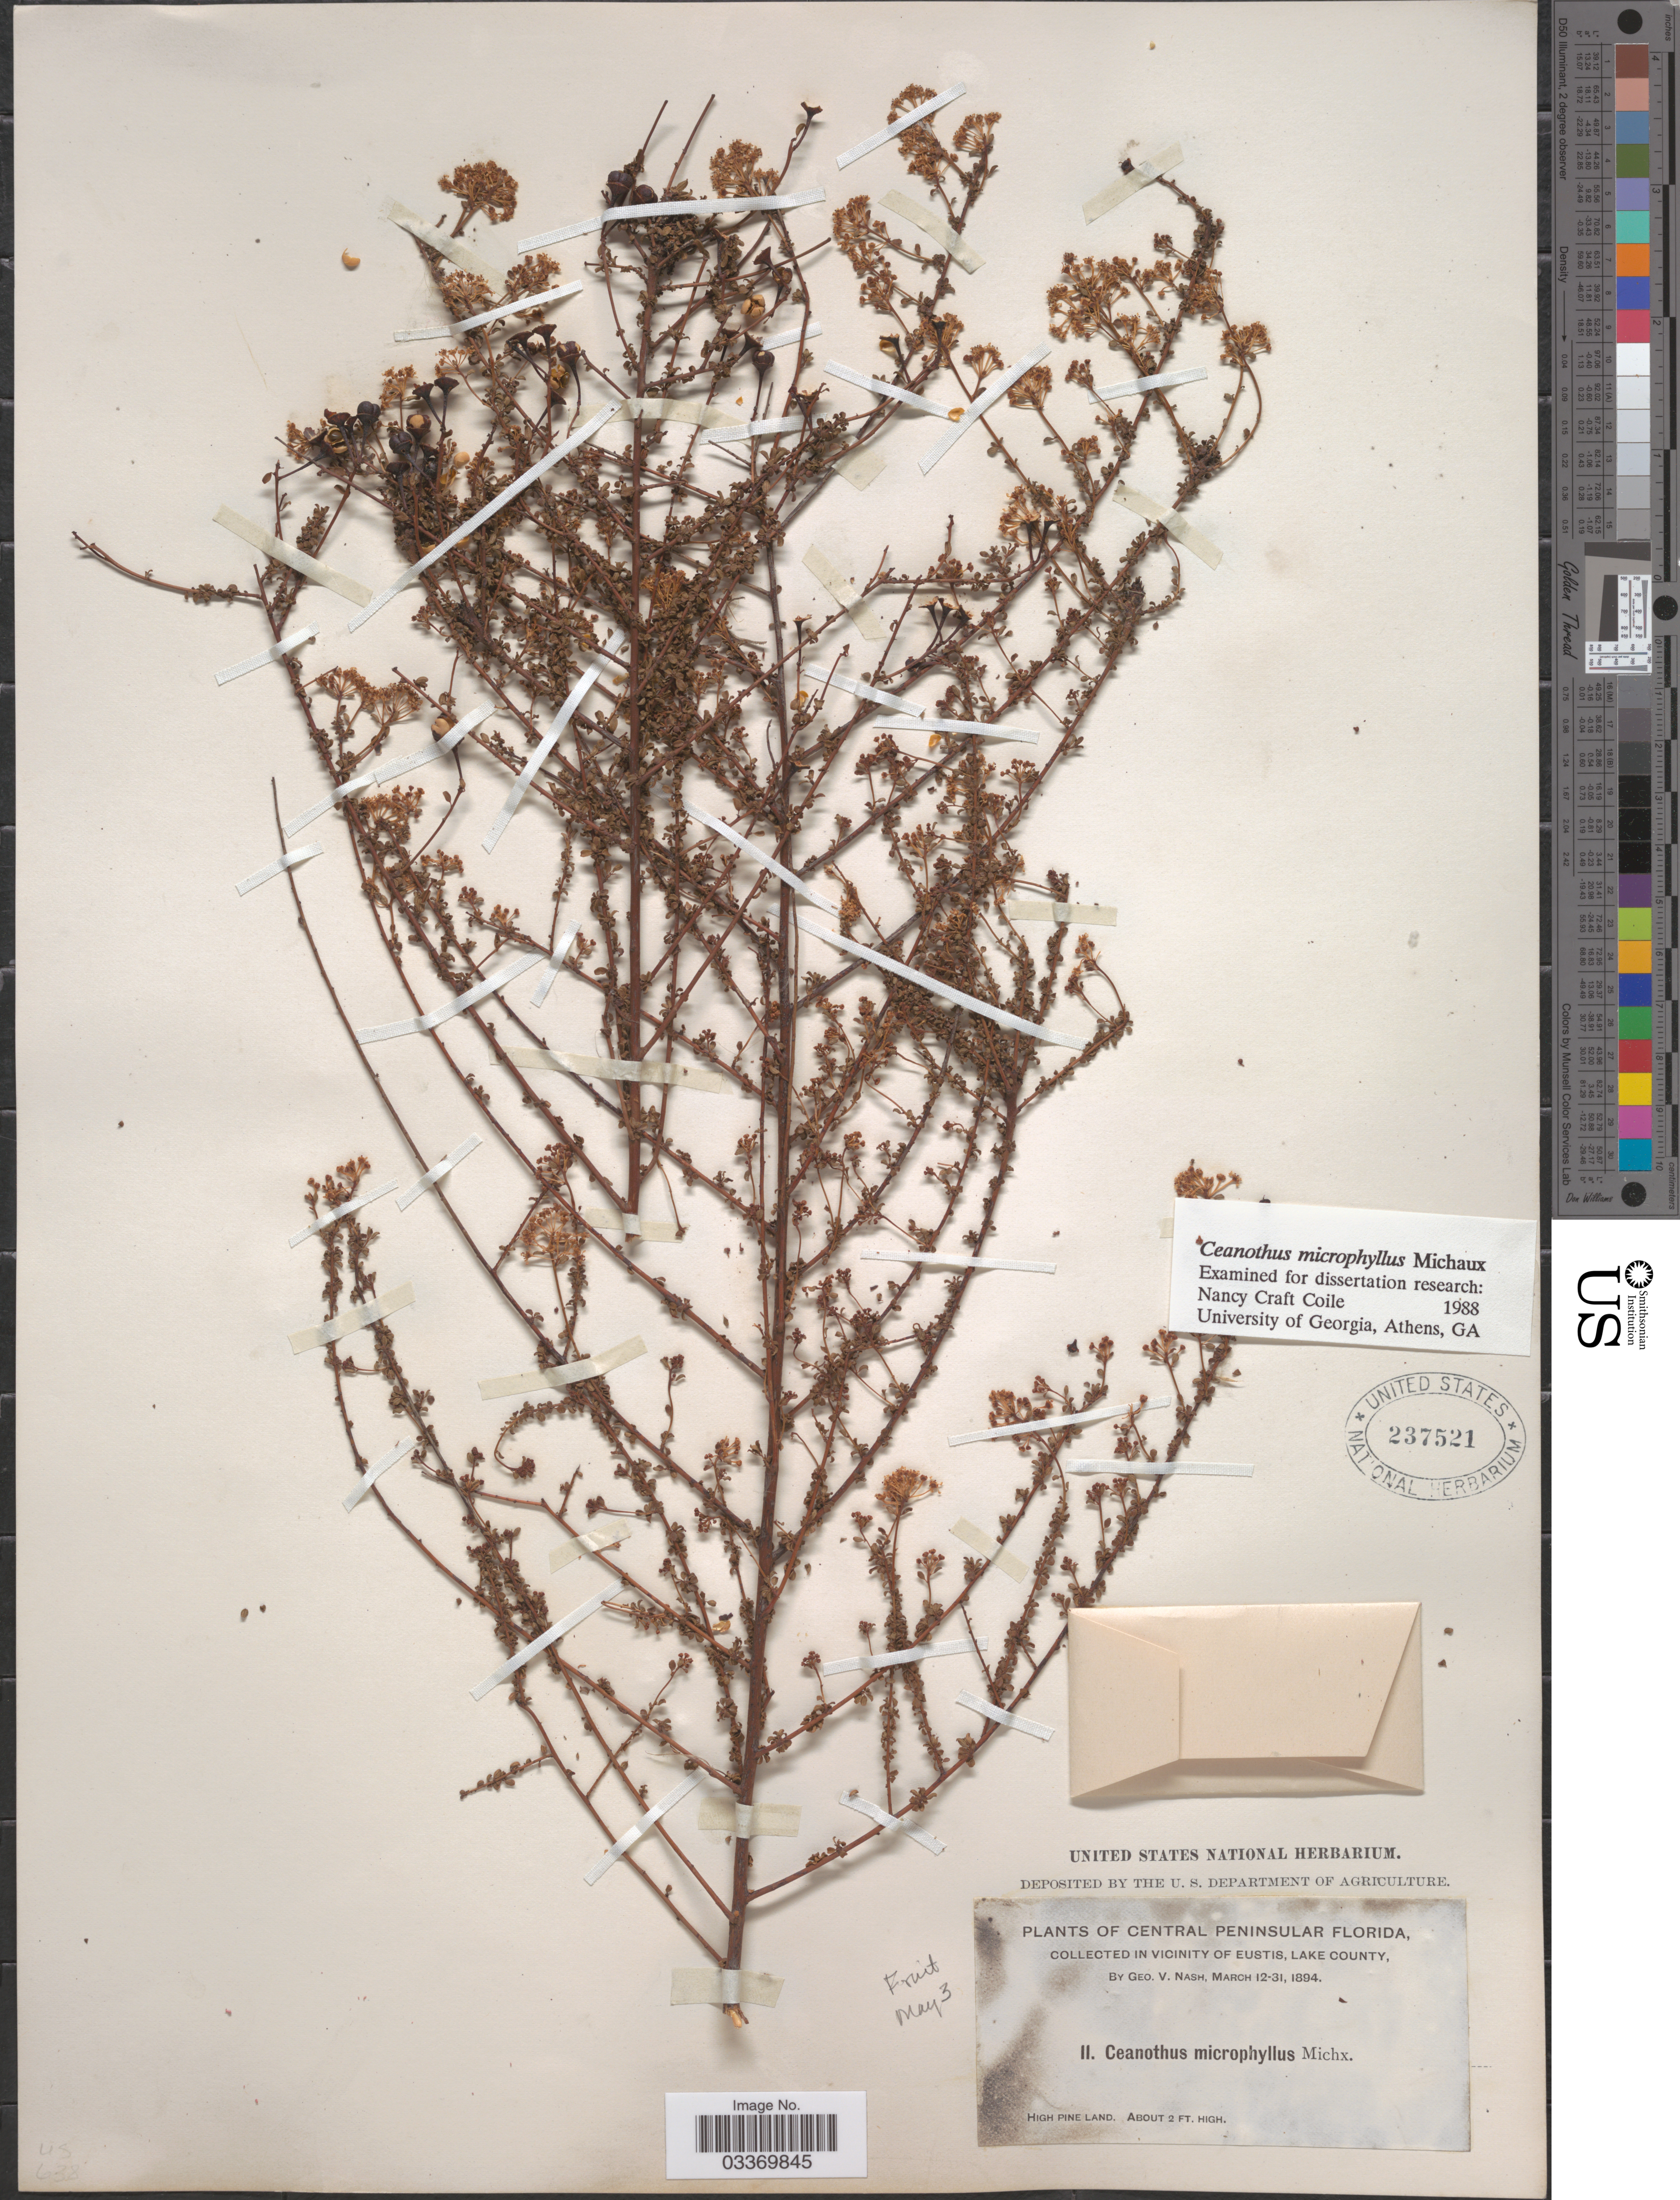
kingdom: Plantae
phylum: Tracheophyta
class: Magnoliopsida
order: Rosales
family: Rhamnaceae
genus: Ceanothus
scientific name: Ceanothus microphyllus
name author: Michx.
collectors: G. V. Nash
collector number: II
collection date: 1894-03-12/1894-03-31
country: United States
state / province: Florida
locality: Central Peninsular Florida. Vicinity of Eustis, Lake County. High Pine Land.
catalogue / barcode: US 237521